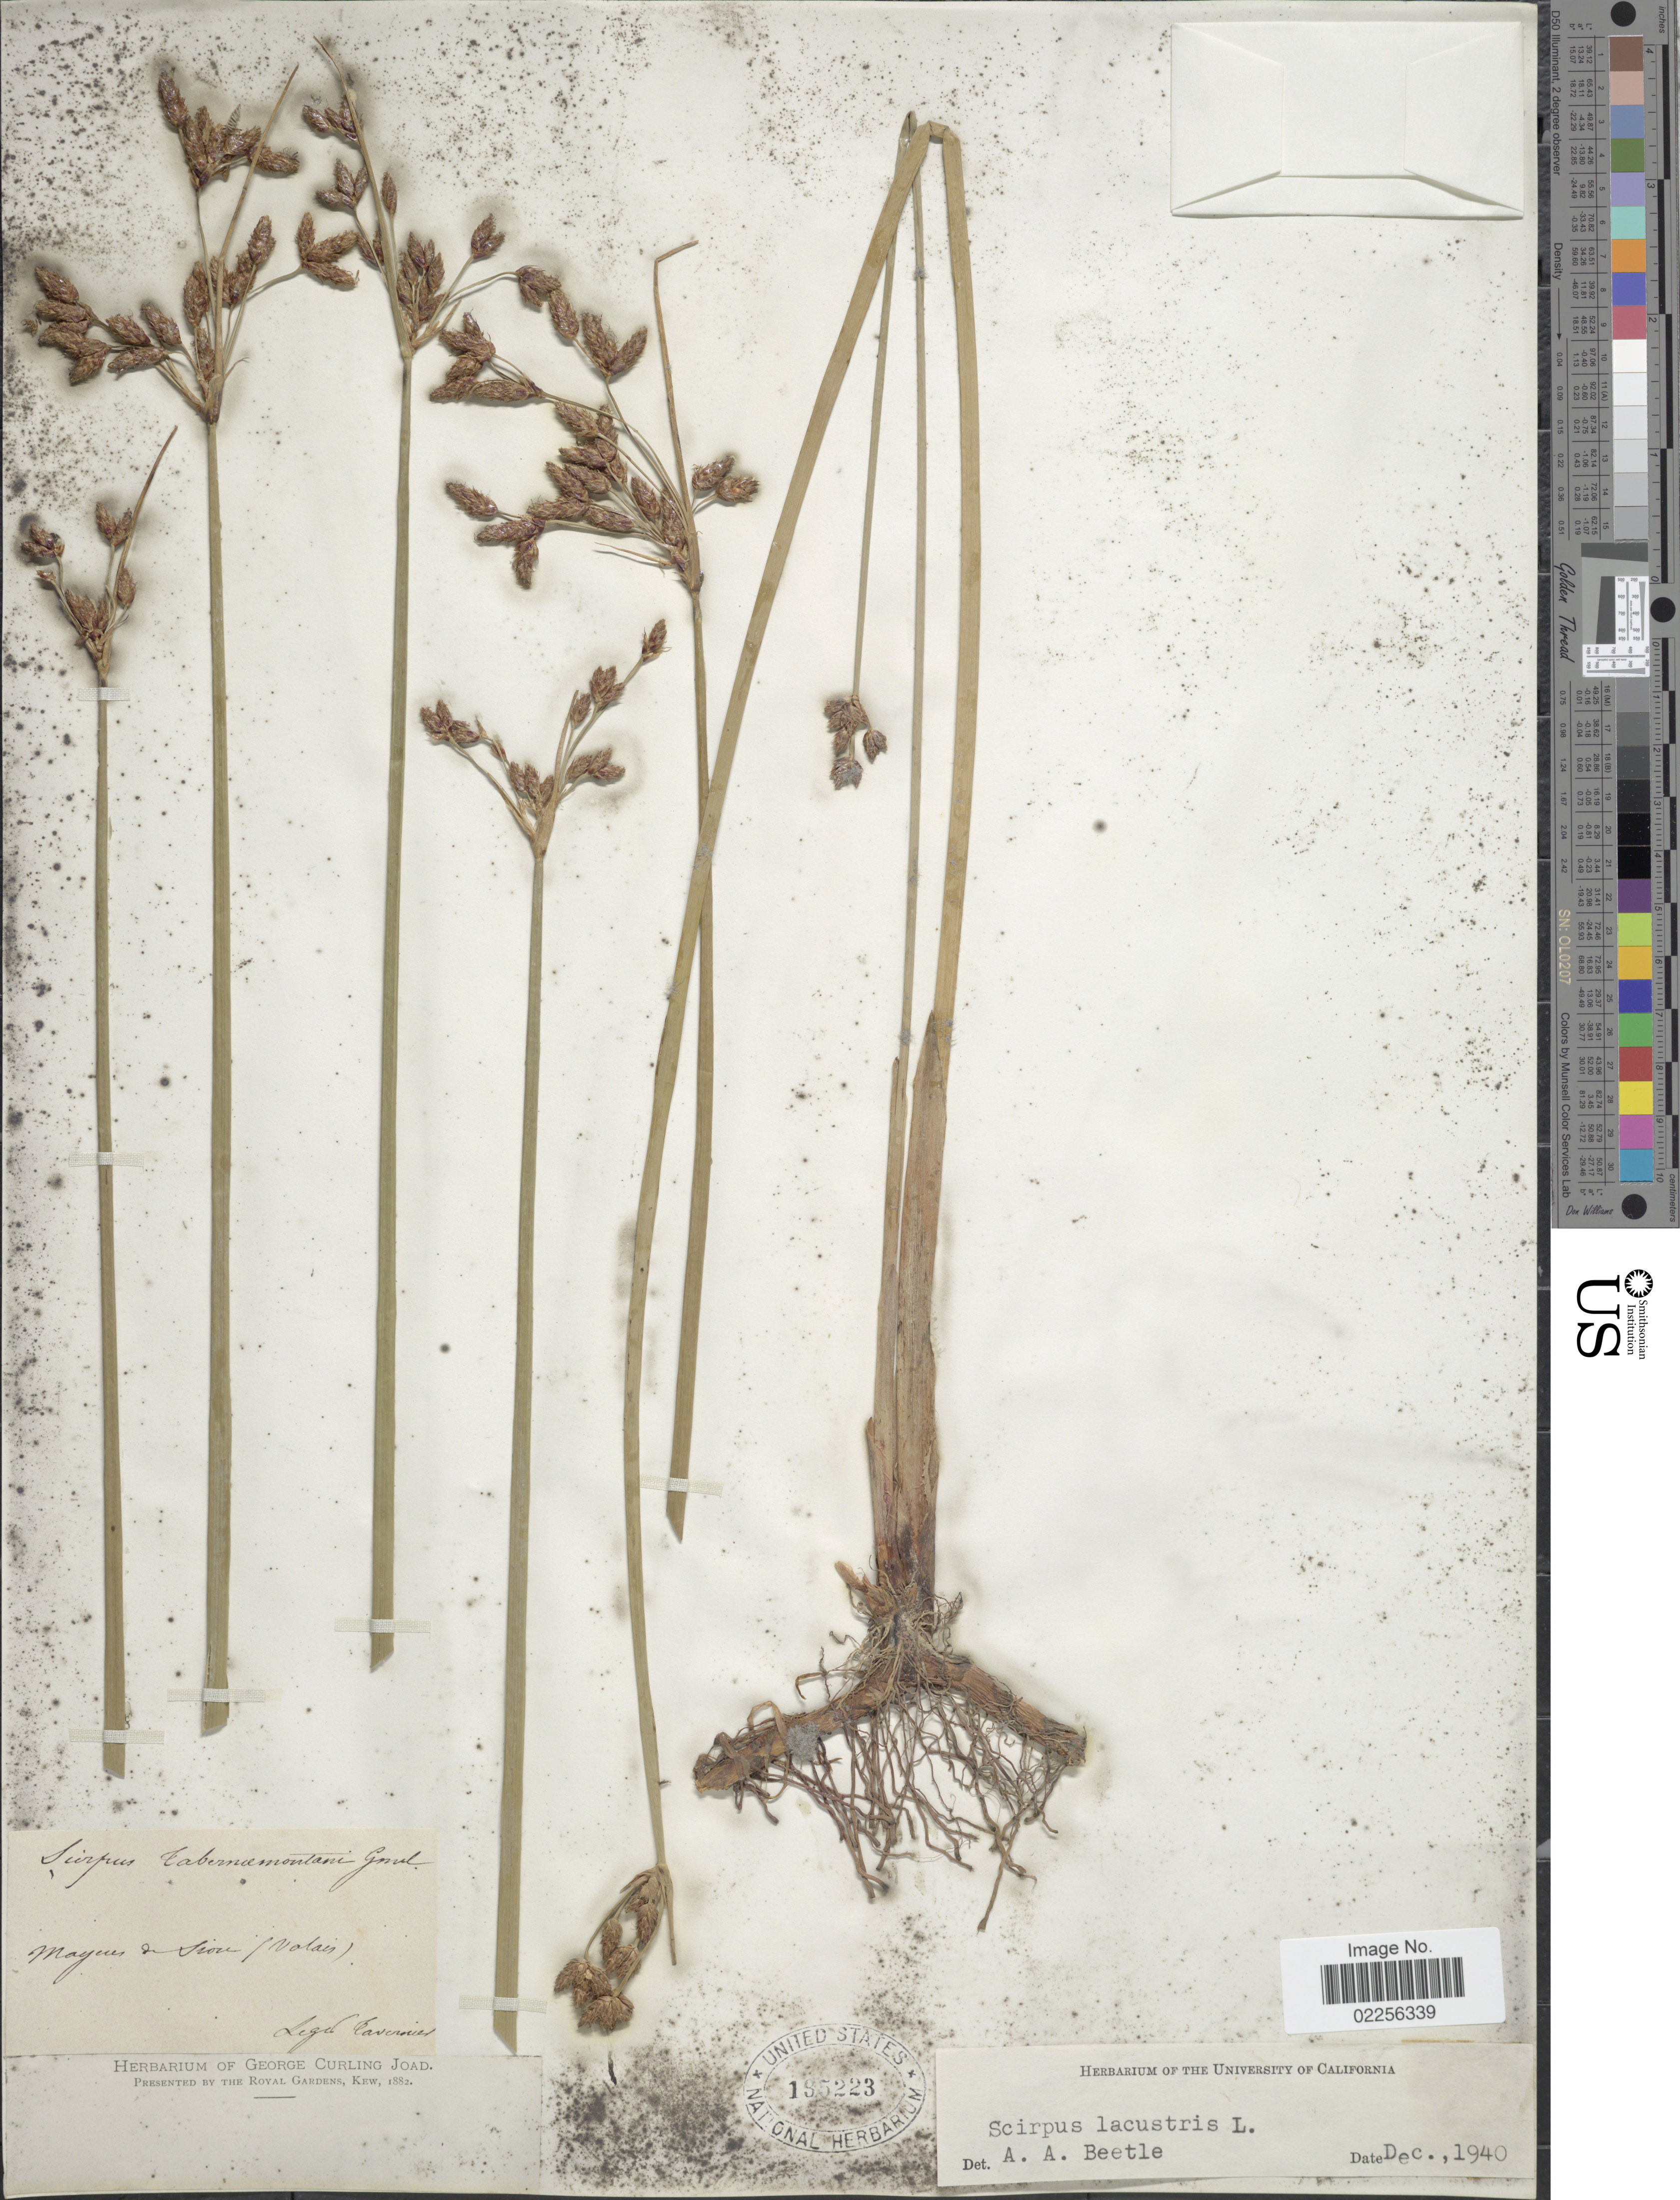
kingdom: Plantae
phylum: Tracheophyta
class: Liliopsida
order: Poales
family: Cyperaceae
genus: Schoenoplectus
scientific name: Schoenoplectus lacustris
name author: (L.) Palla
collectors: Caverdier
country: Switzerland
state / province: Valais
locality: Mayues de Sion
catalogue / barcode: US 135223